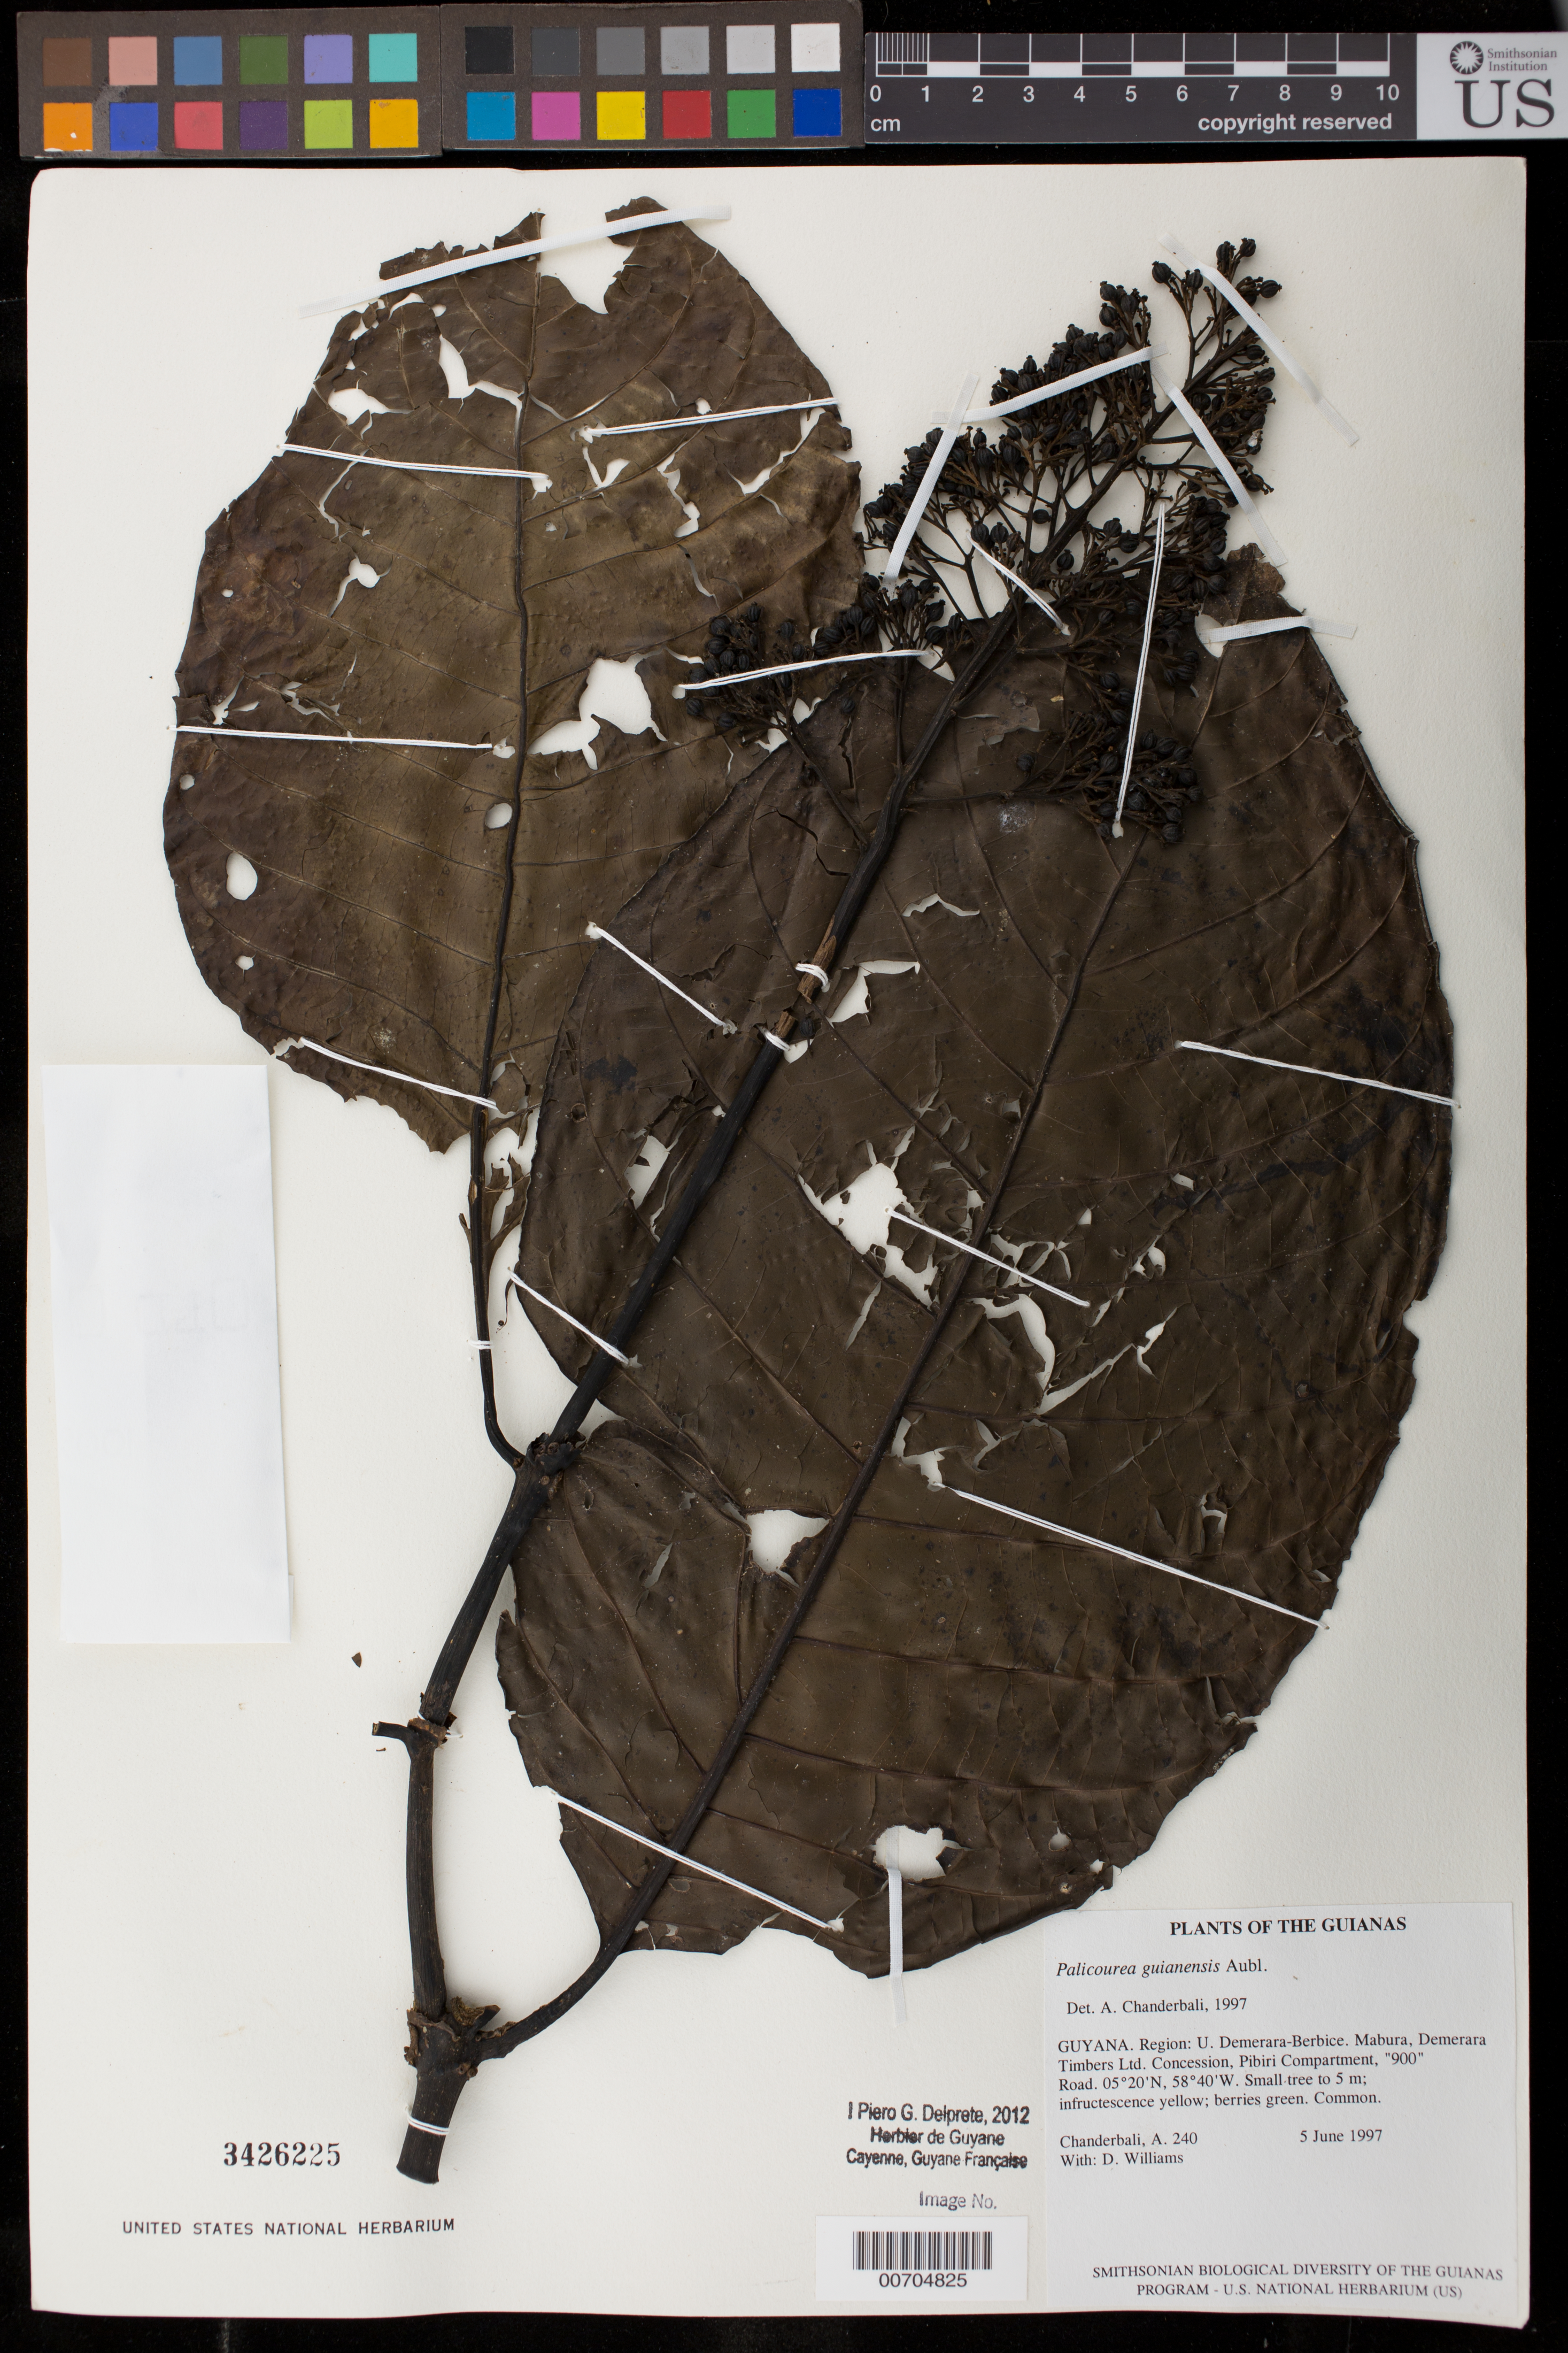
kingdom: Plantae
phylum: Tracheophyta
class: Magnoliopsida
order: Gentianales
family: Rubiaceae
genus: Palicourea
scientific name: Palicourea guianensis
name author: Aubl.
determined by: Taylor, Charlotte M.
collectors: A. S. Chanderbali & D. Williams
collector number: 240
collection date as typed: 5 June 1997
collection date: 1997-06-05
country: Guyana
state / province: U. Demerara-Berbice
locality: Mabura, Demerara Timbers Ltd. Concession, Pibiri Compartment, "900" Road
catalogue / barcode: US 3426225